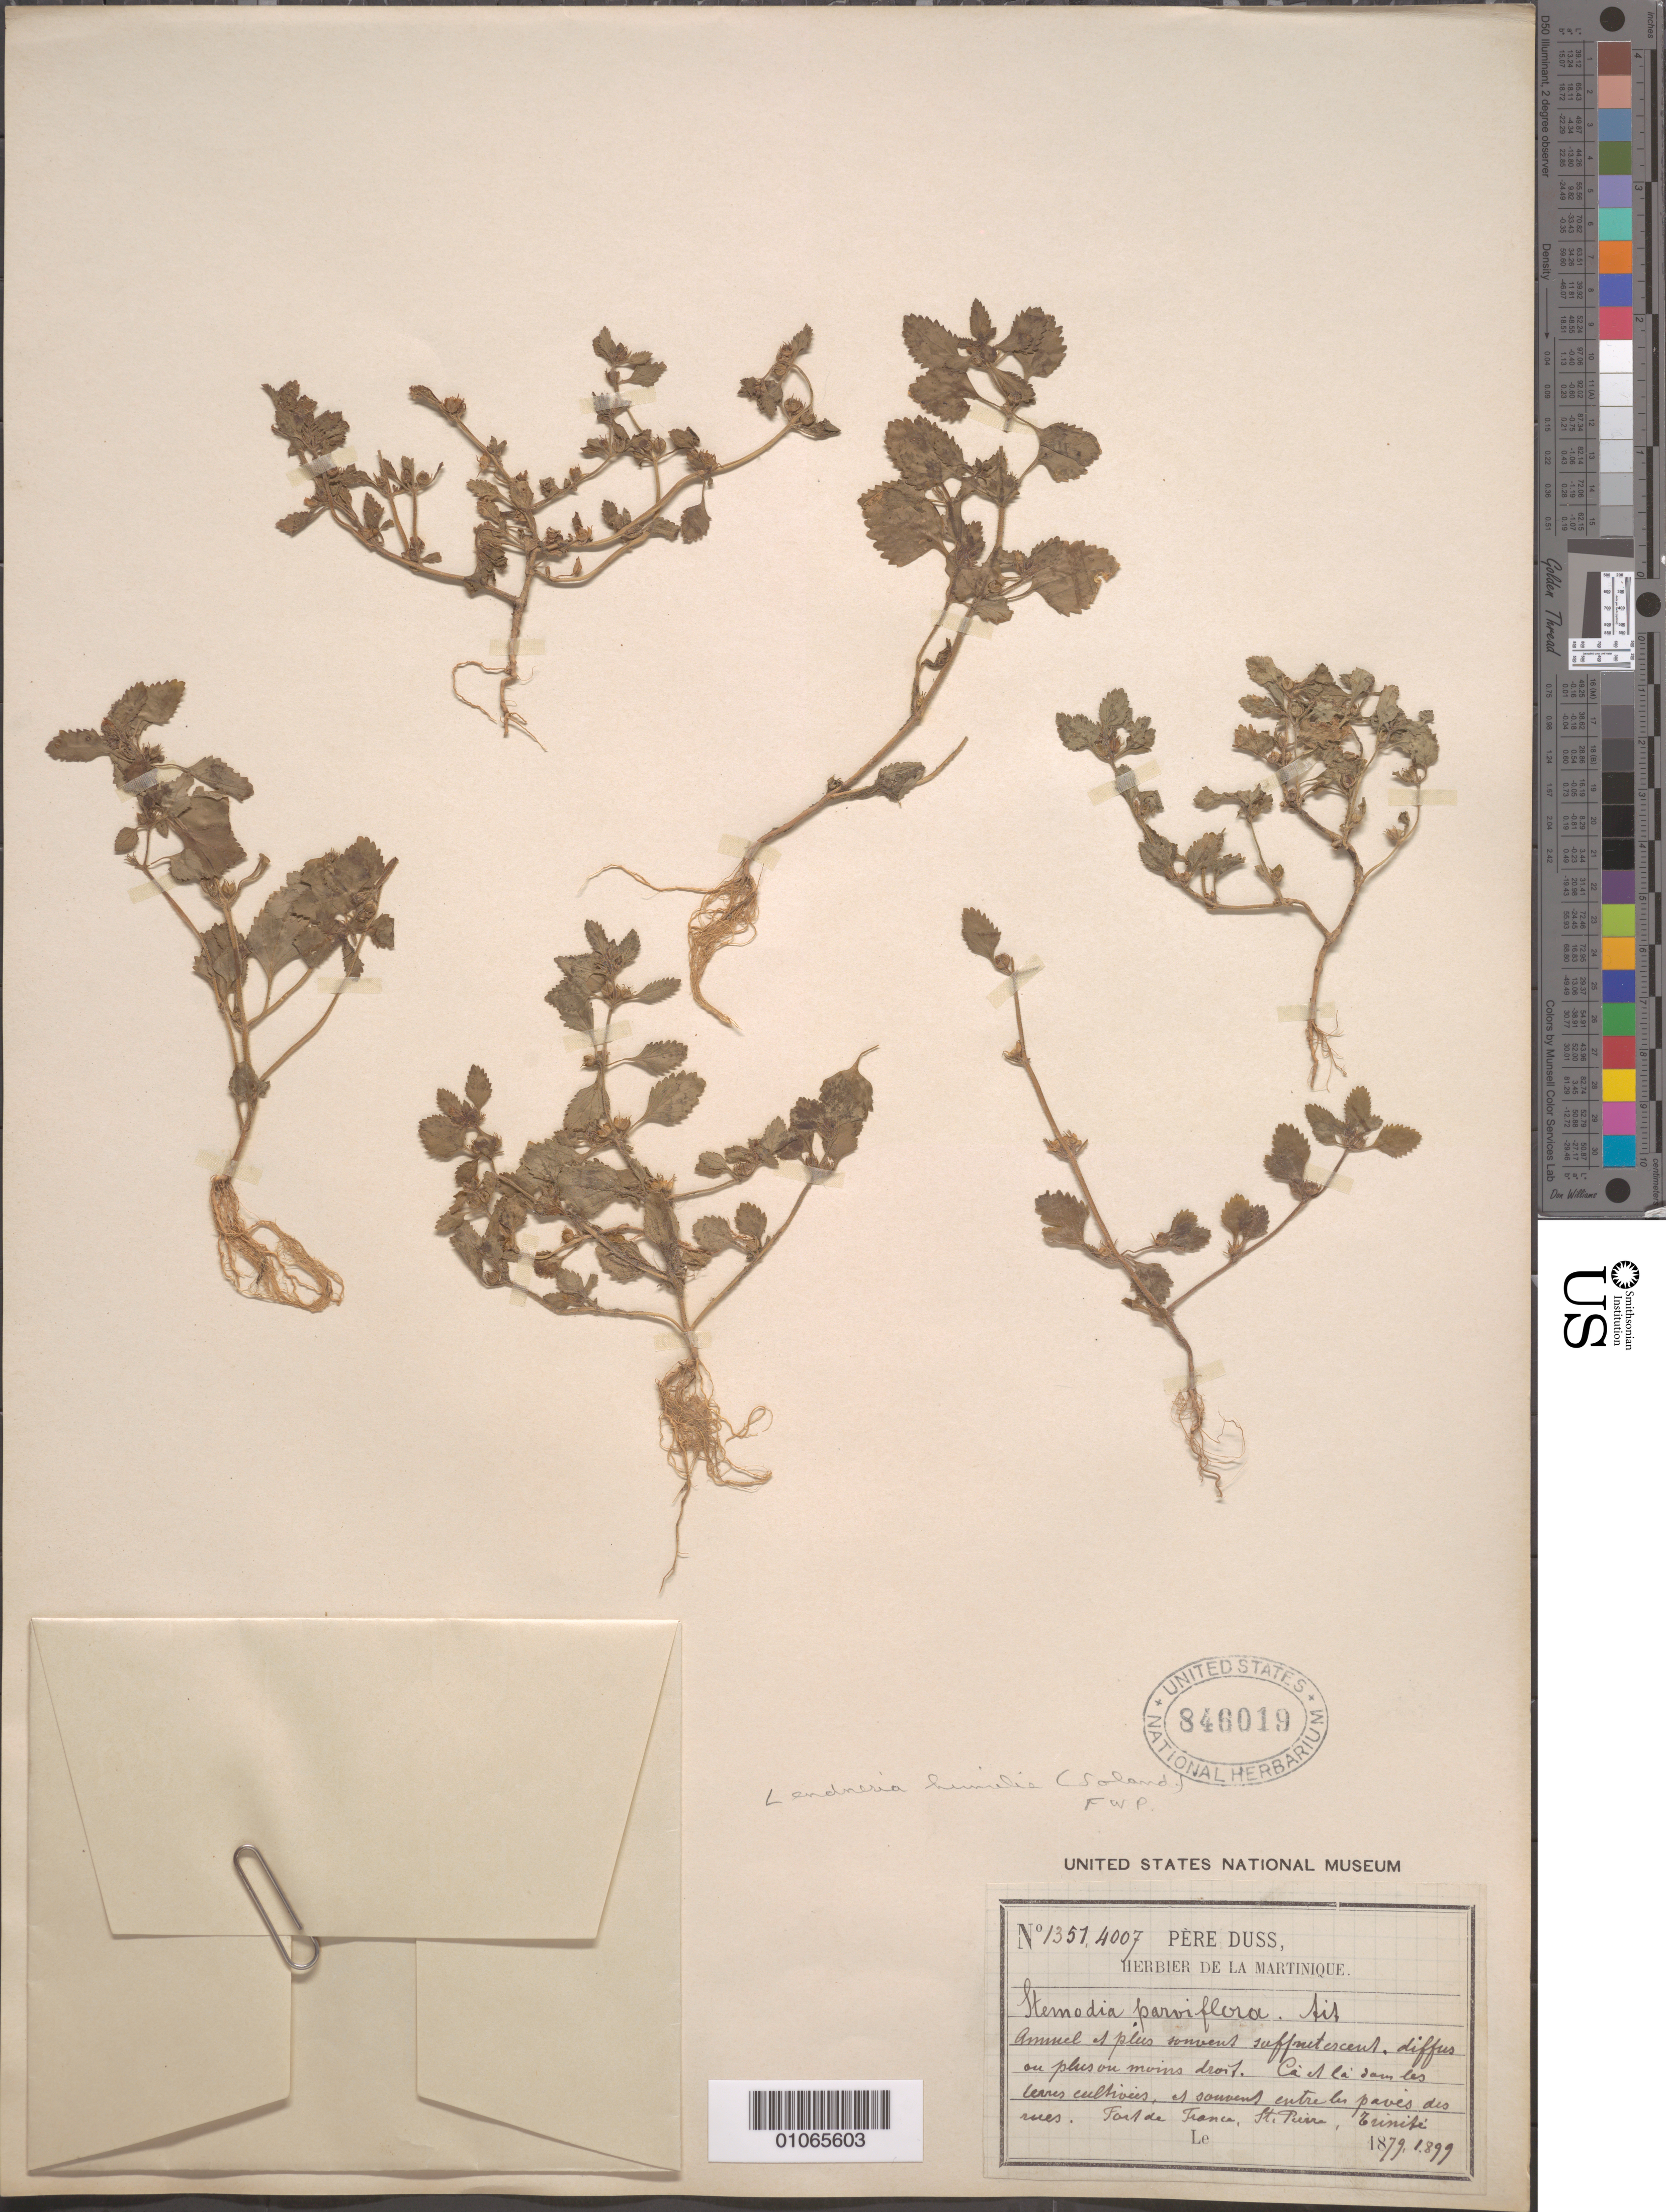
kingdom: Plantae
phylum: Tracheophyta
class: Magnoliopsida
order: Lamiales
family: Plantaginaceae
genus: Stemodia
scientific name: Stemodia verticillata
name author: (Mill.) Hassl.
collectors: Père Duss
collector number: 357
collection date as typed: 01 Jan 1879 to 31 Dec 1879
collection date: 1879-01-01/1879-12-31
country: Martinique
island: Martinique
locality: Found in France, St. Pierre, Trinidad. Cultivated, growing in the pavement of the streets.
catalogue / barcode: US 846019